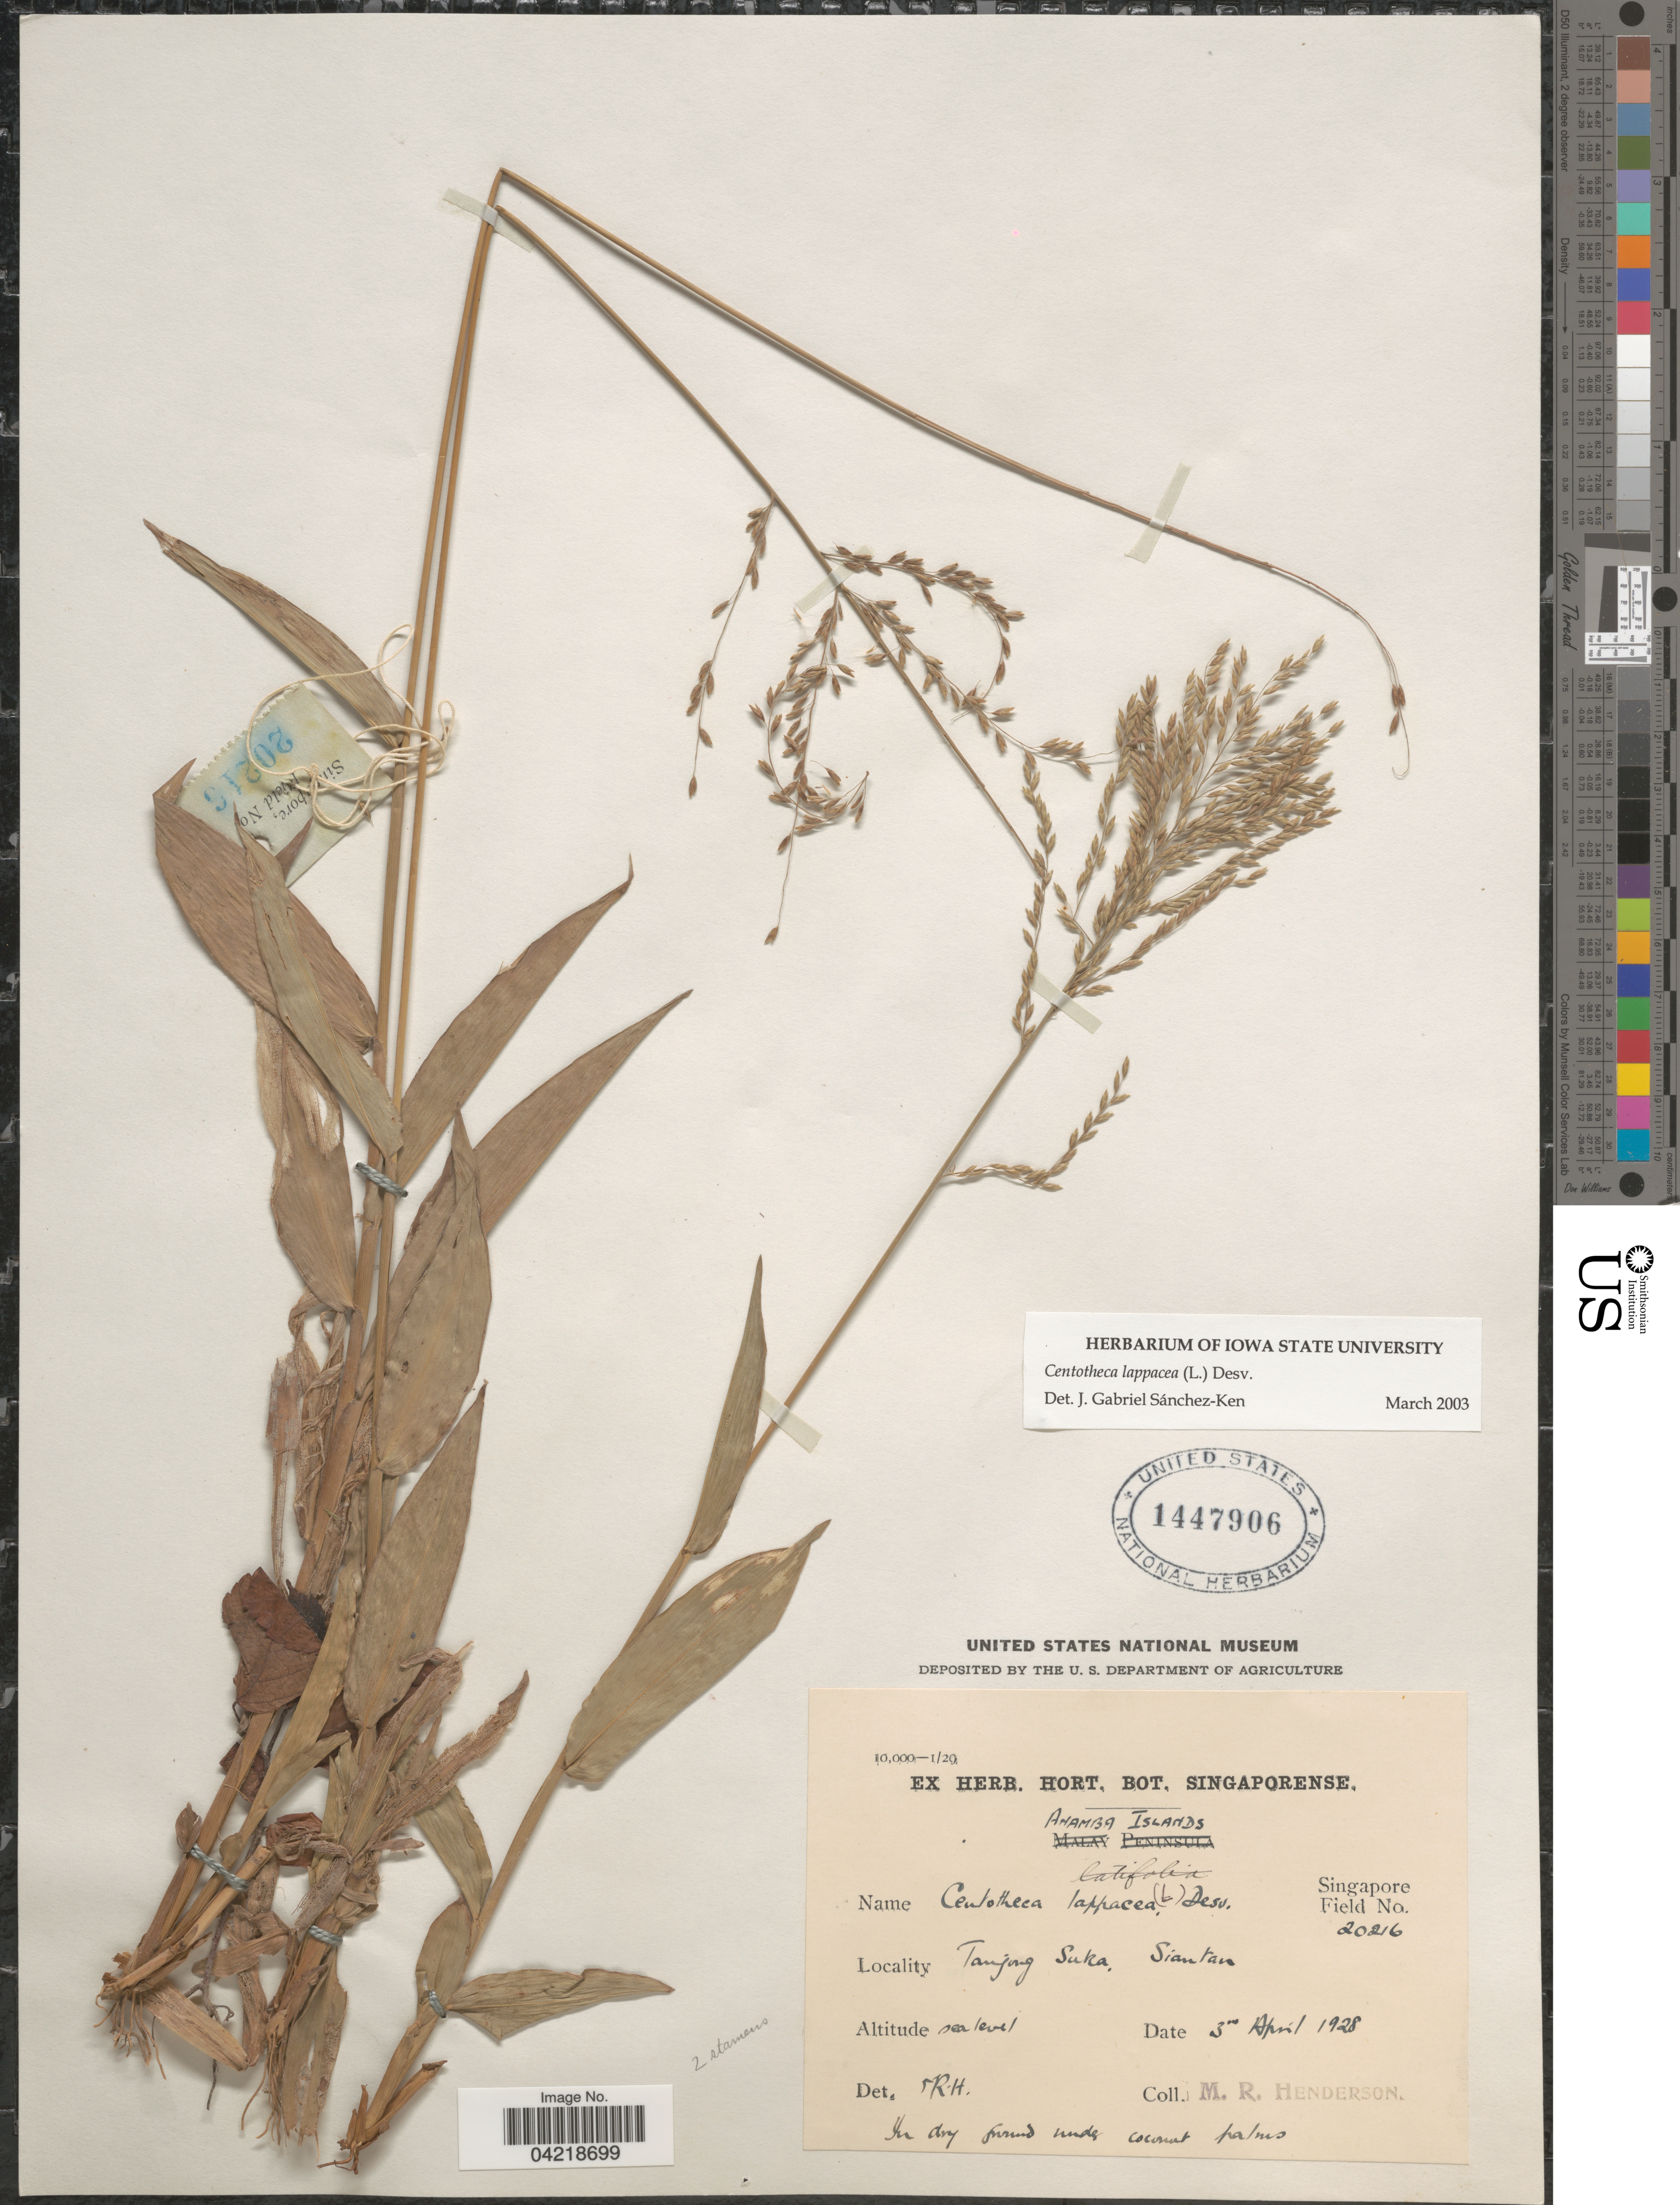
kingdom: Plantae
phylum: Tracheophyta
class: Liliopsida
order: Poales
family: Poaceae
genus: Centotheca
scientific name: Centotheca lappacea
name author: (L.) Desv.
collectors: M. Henderson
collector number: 20216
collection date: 1928-04-03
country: Indonesia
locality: Anamba Islands. Tanjong suka, Siantan.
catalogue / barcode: US 1447906